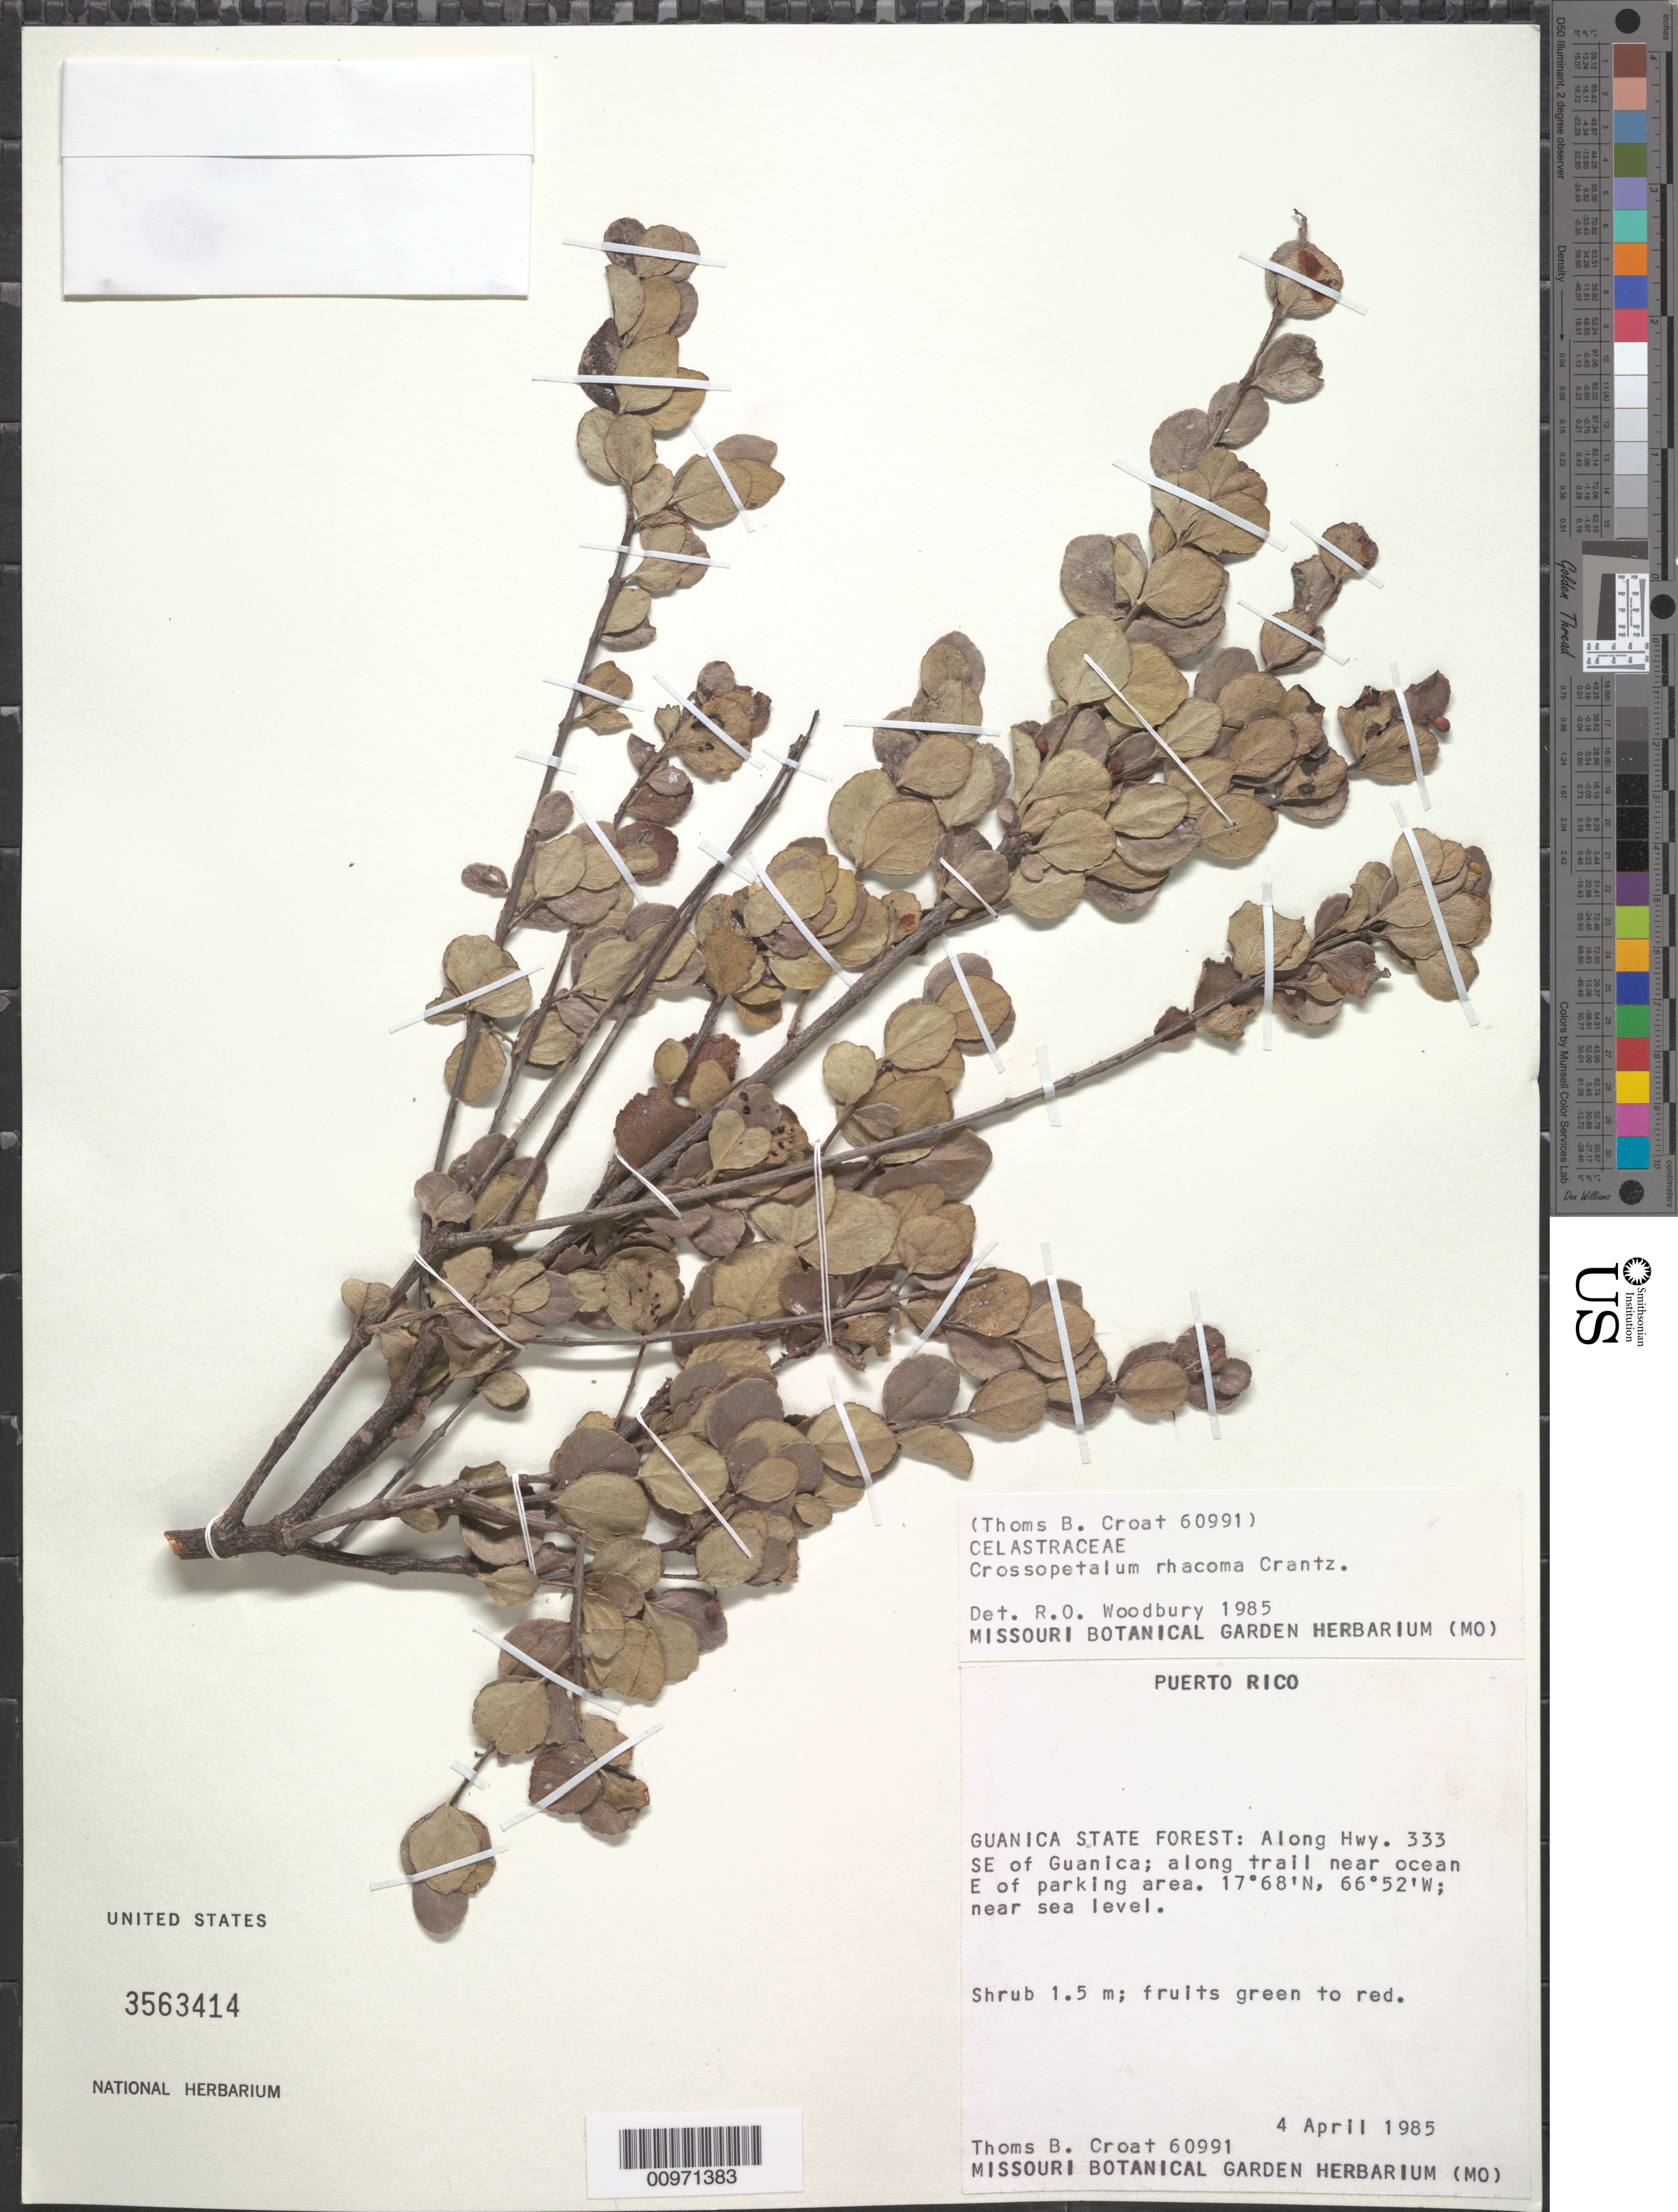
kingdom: Plantae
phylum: Tracheophyta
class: Magnoliopsida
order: Celastrales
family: Celastraceae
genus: Crossopetalum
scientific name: Crossopetalum rhacoma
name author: Crantz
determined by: Woodbury, R. O.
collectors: T. B. Croat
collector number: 60991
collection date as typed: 04 Apr 1985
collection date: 1985-04-04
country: Puerto Rico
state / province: Guánica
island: Puerto Rico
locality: Guanica State Forest, along Hwy 333, SE of Guanica, trail near ocean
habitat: Along trail near ocean E of parking area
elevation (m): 0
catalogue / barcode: US 3563414